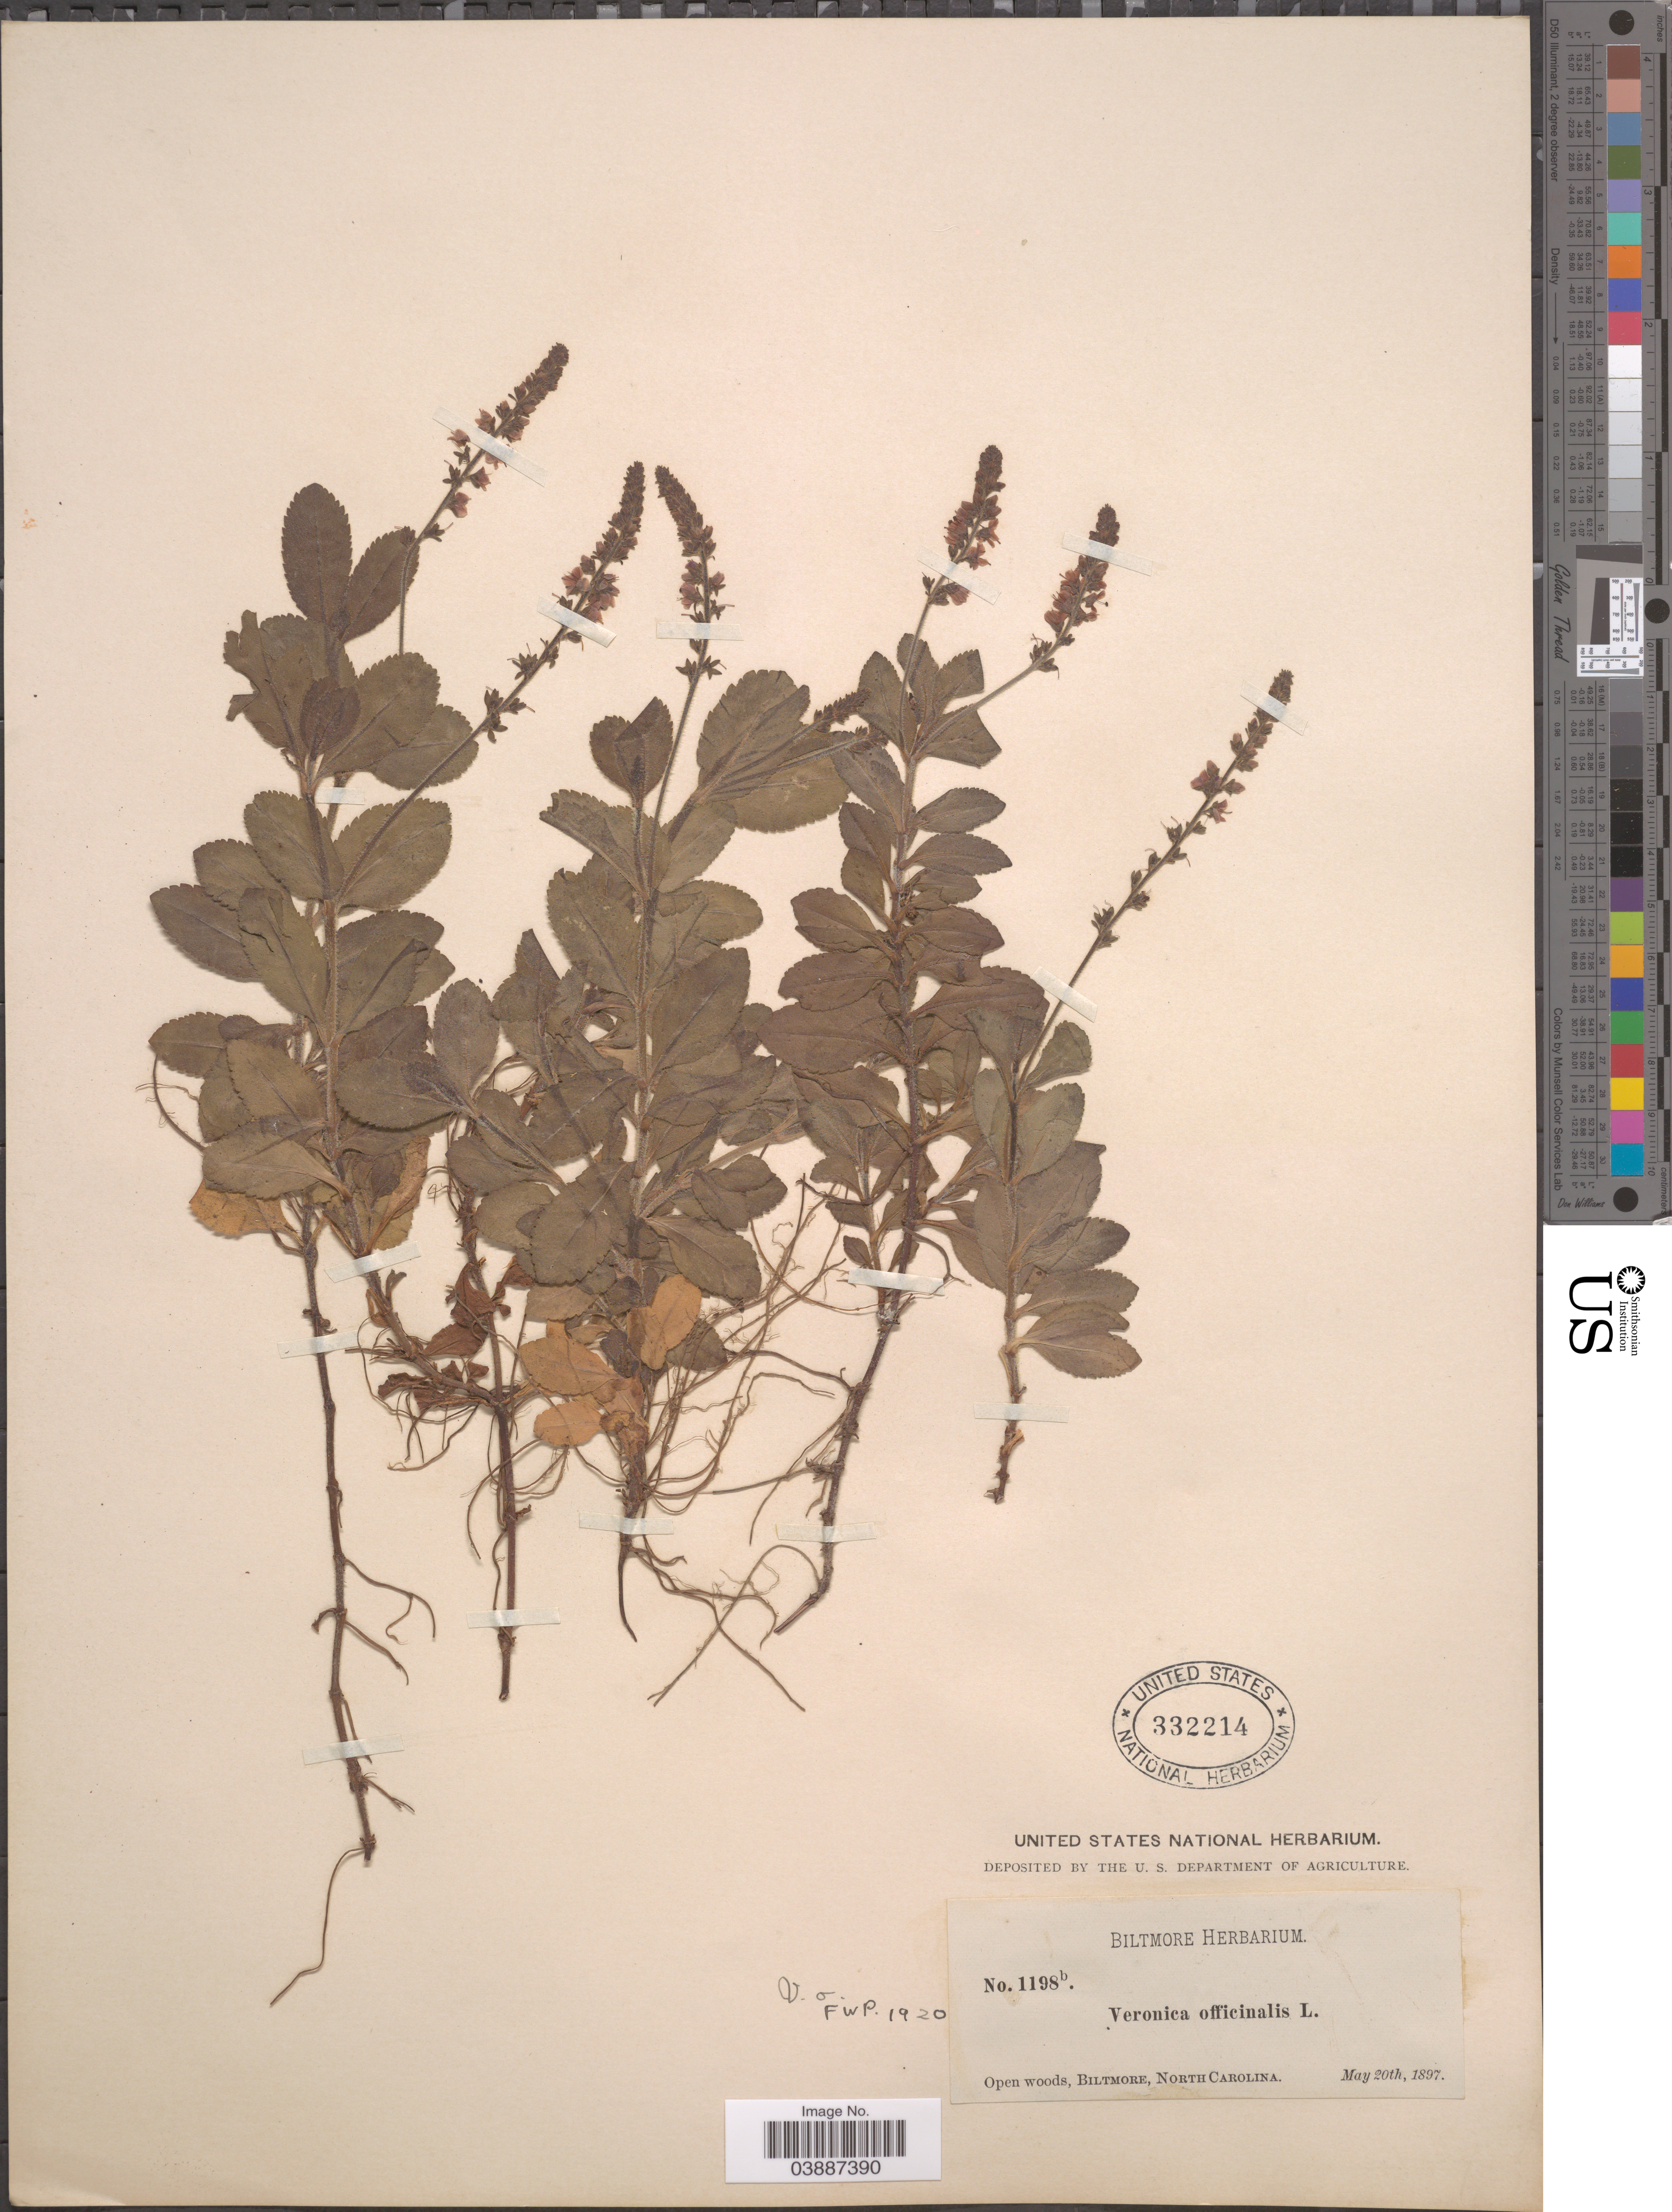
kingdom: Plantae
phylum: Tracheophyta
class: Magnoliopsida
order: Lamiales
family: Plantaginaceae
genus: Veronica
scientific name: Veronica officinalis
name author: L.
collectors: ex herb. Biltmore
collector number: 1198b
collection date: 1897-05-20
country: United States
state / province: North Carolina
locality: Biltmore.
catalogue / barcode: US 332214